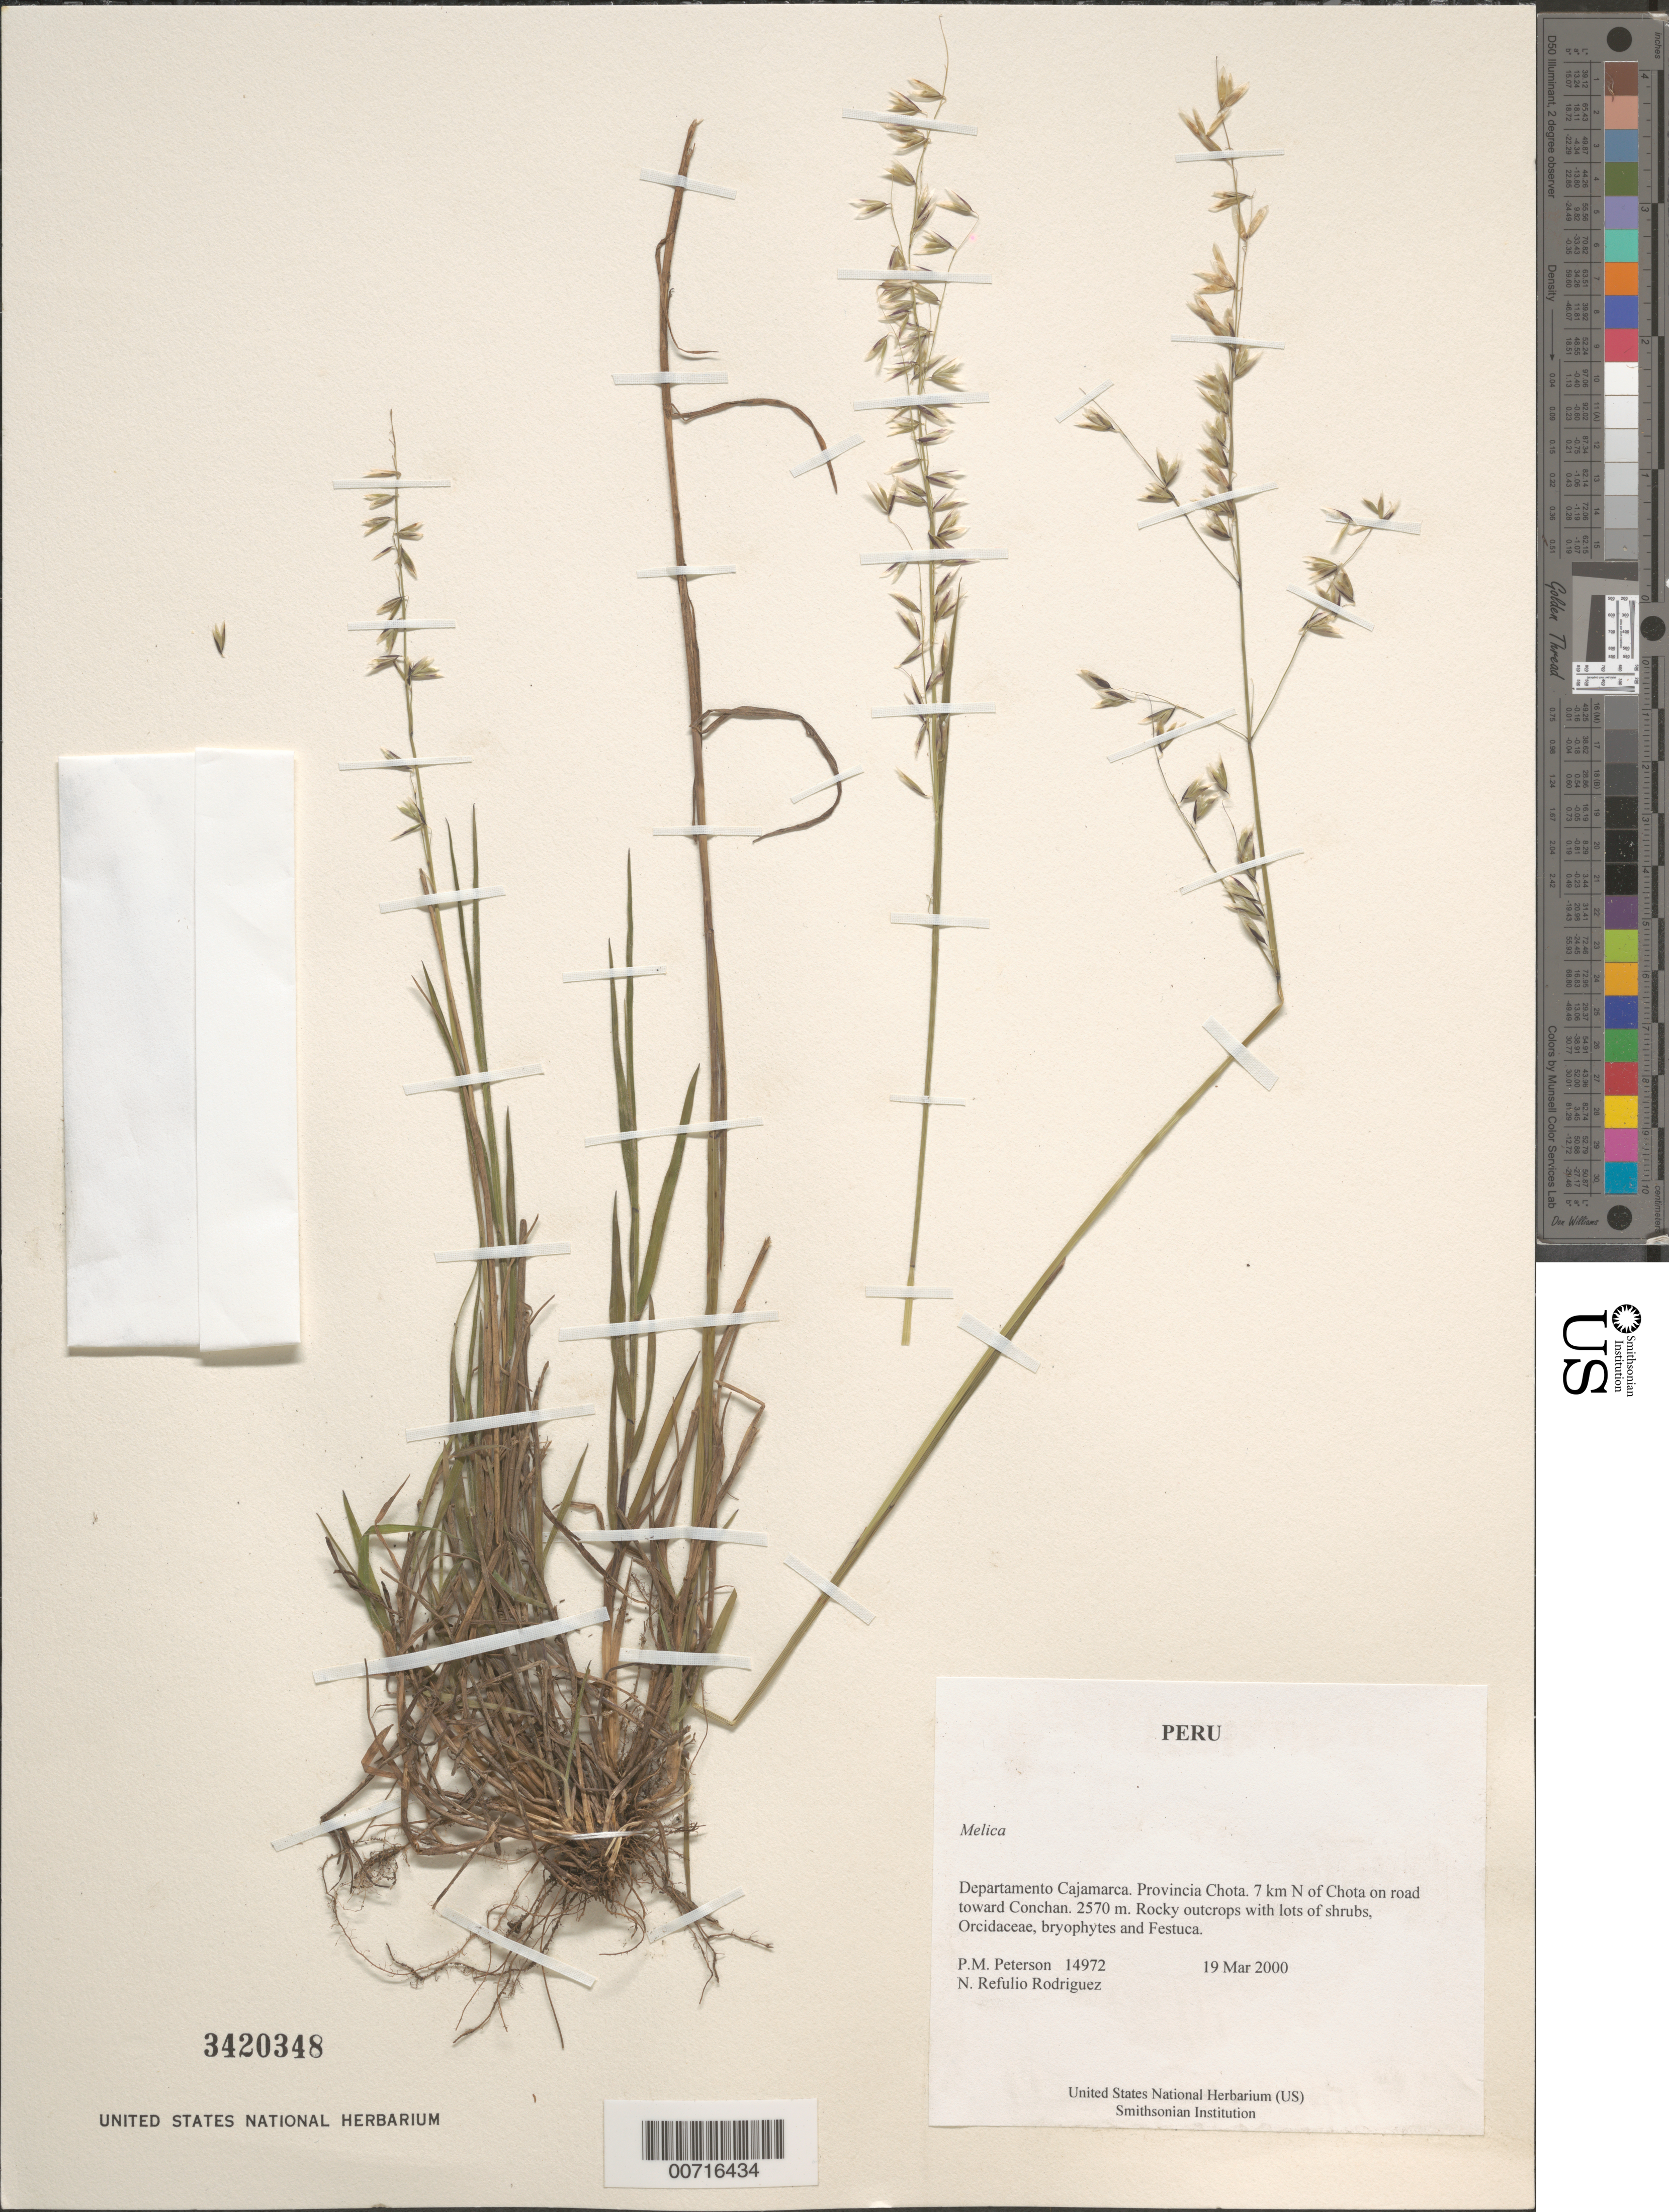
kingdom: Plantae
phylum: Tracheophyta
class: Liliopsida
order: Poales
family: Poaceae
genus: Melica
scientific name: Melica sp.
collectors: P. M. Peterson & N. Refulio-Rodríguez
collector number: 14972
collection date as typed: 19 Mar 2000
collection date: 2000-03-19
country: Peru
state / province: Cajamarca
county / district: Chota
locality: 7 km N of Chota on road toward Conchan.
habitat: Rocky outcrops with lots of shrubs, Orcidaceae, bryophytes and Festuca.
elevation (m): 2570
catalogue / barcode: US 3420348